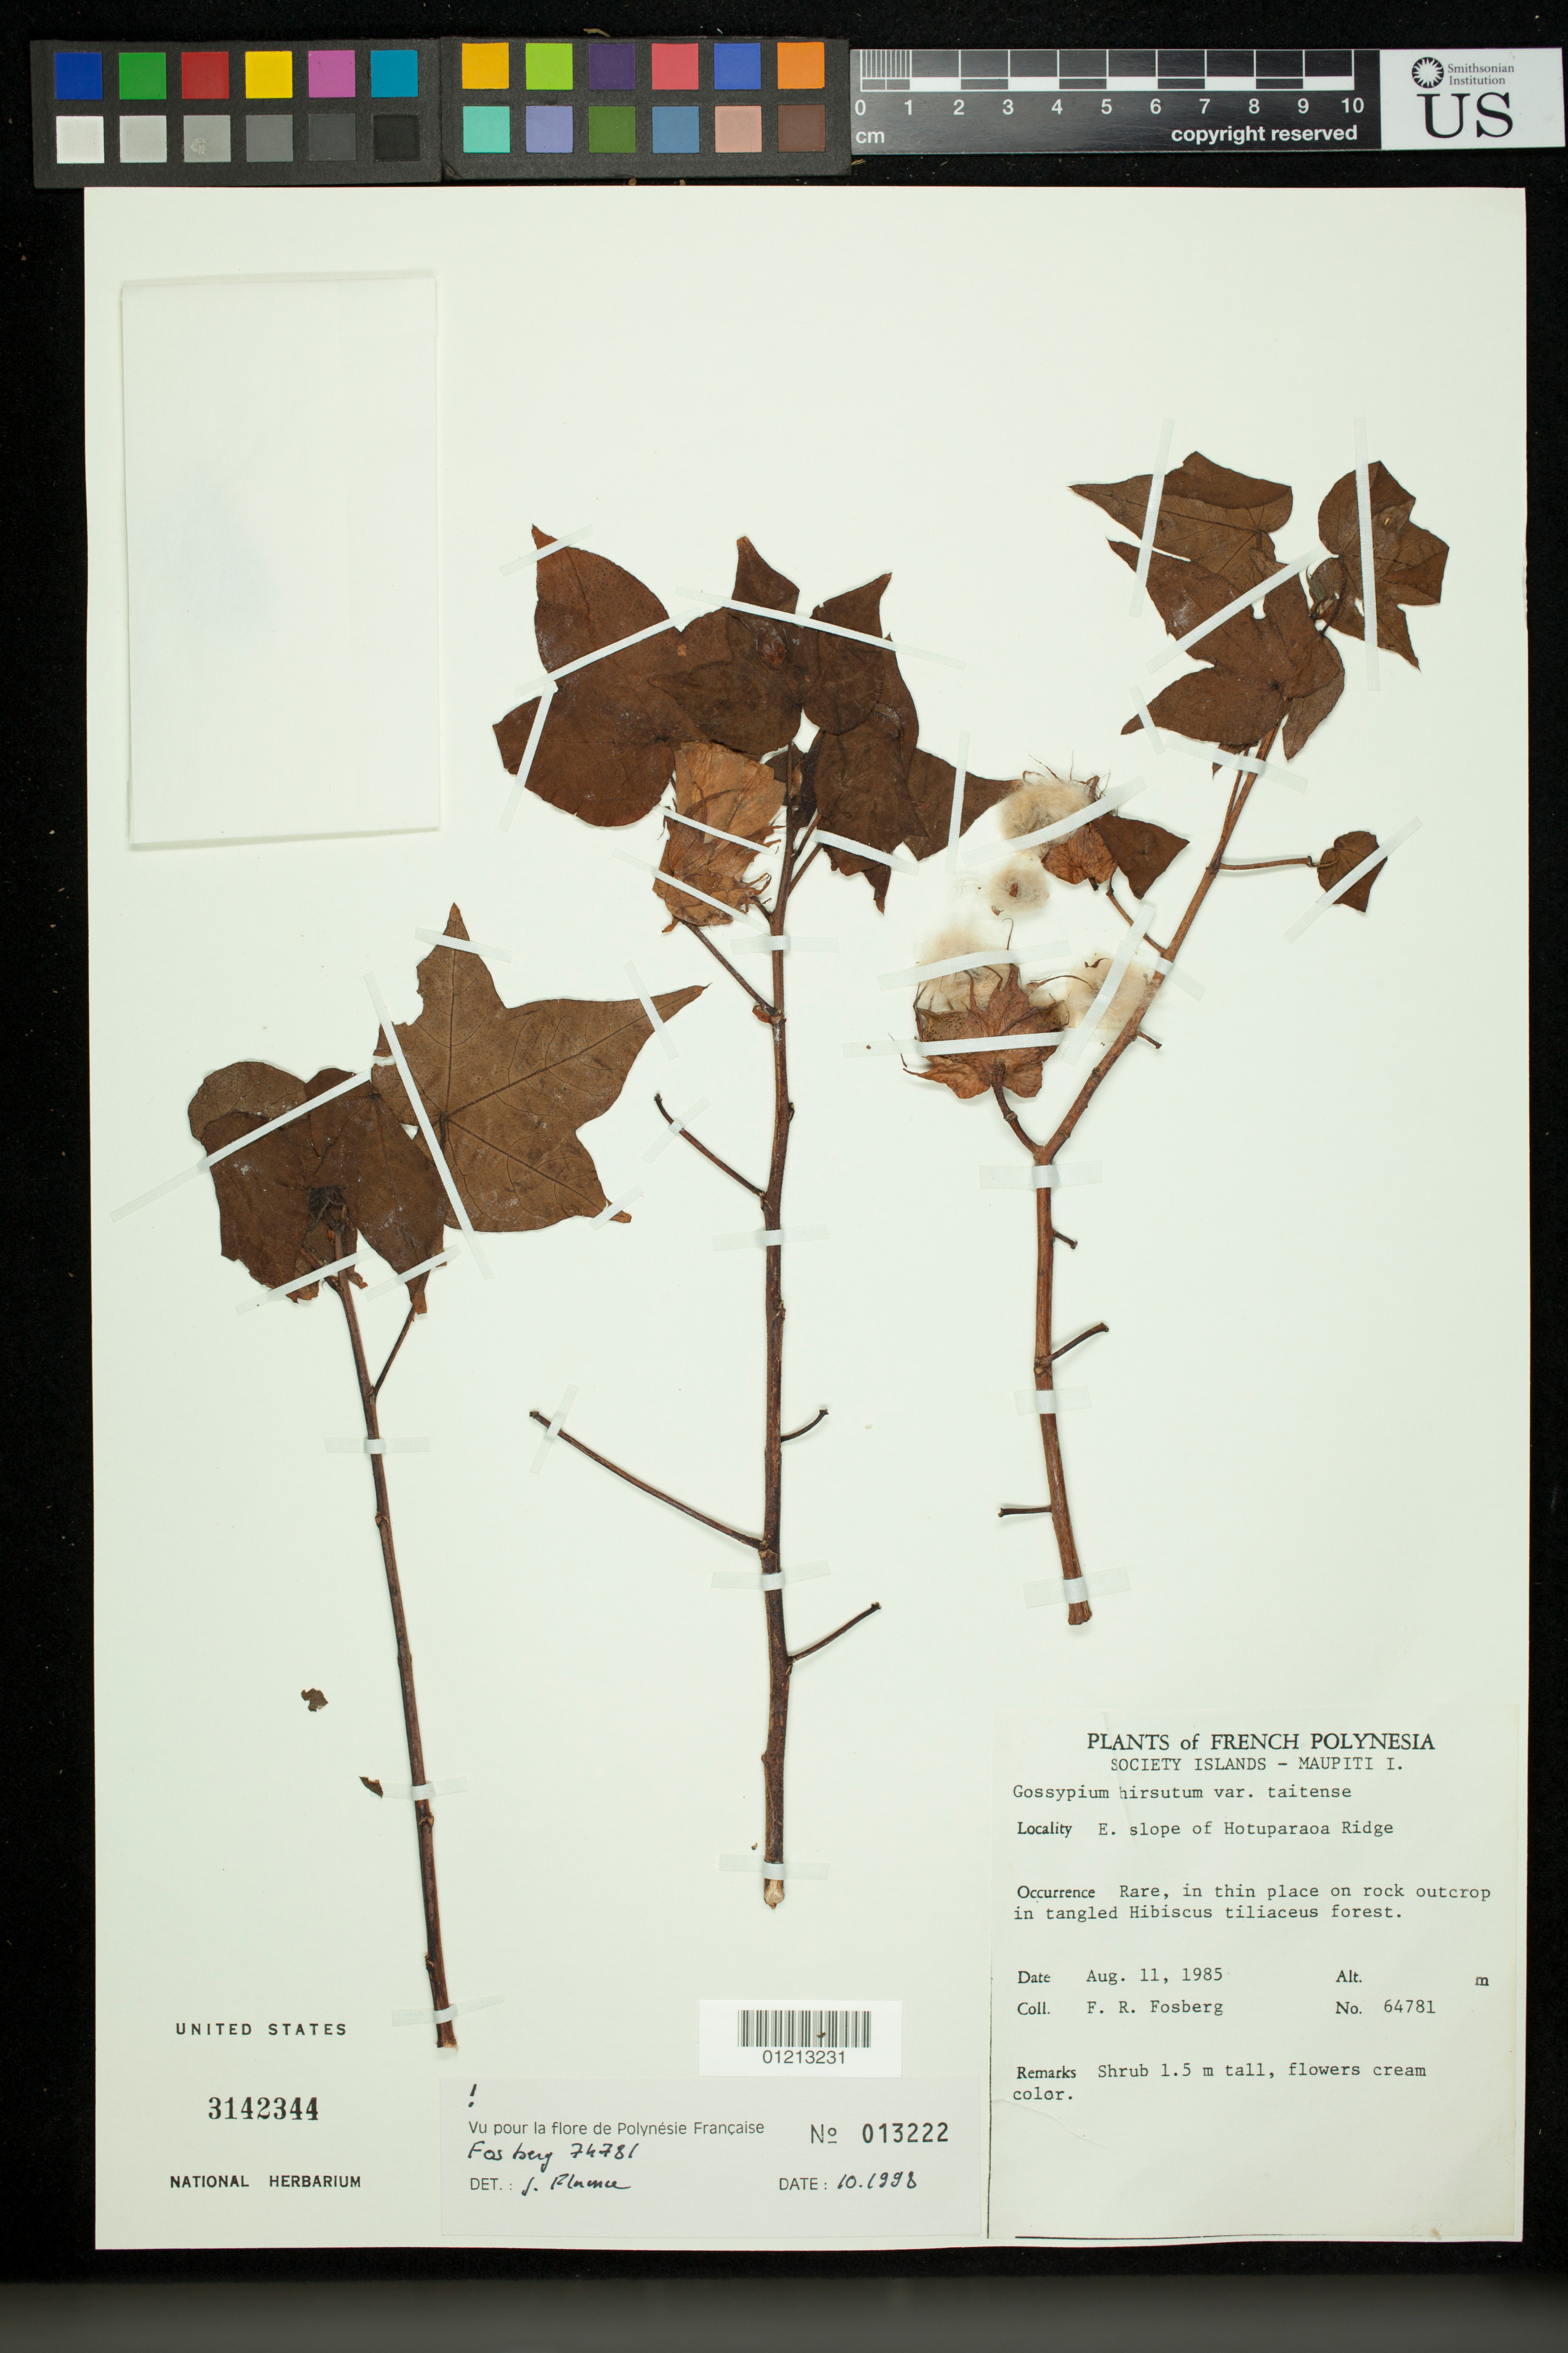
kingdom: Plantae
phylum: Tracheophyta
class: Magnoliopsida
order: Malvales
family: Malvaceae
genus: Gossypium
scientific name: Gossypium hirsutum var. taitense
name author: (Parl.) Roberty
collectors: F. R. Fosberg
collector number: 64781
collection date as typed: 08 Nov 1985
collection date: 1985-11-08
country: French Polynesia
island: Maupiti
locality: E. slope of Hotuparaoa Ridge.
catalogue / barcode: US 3142344